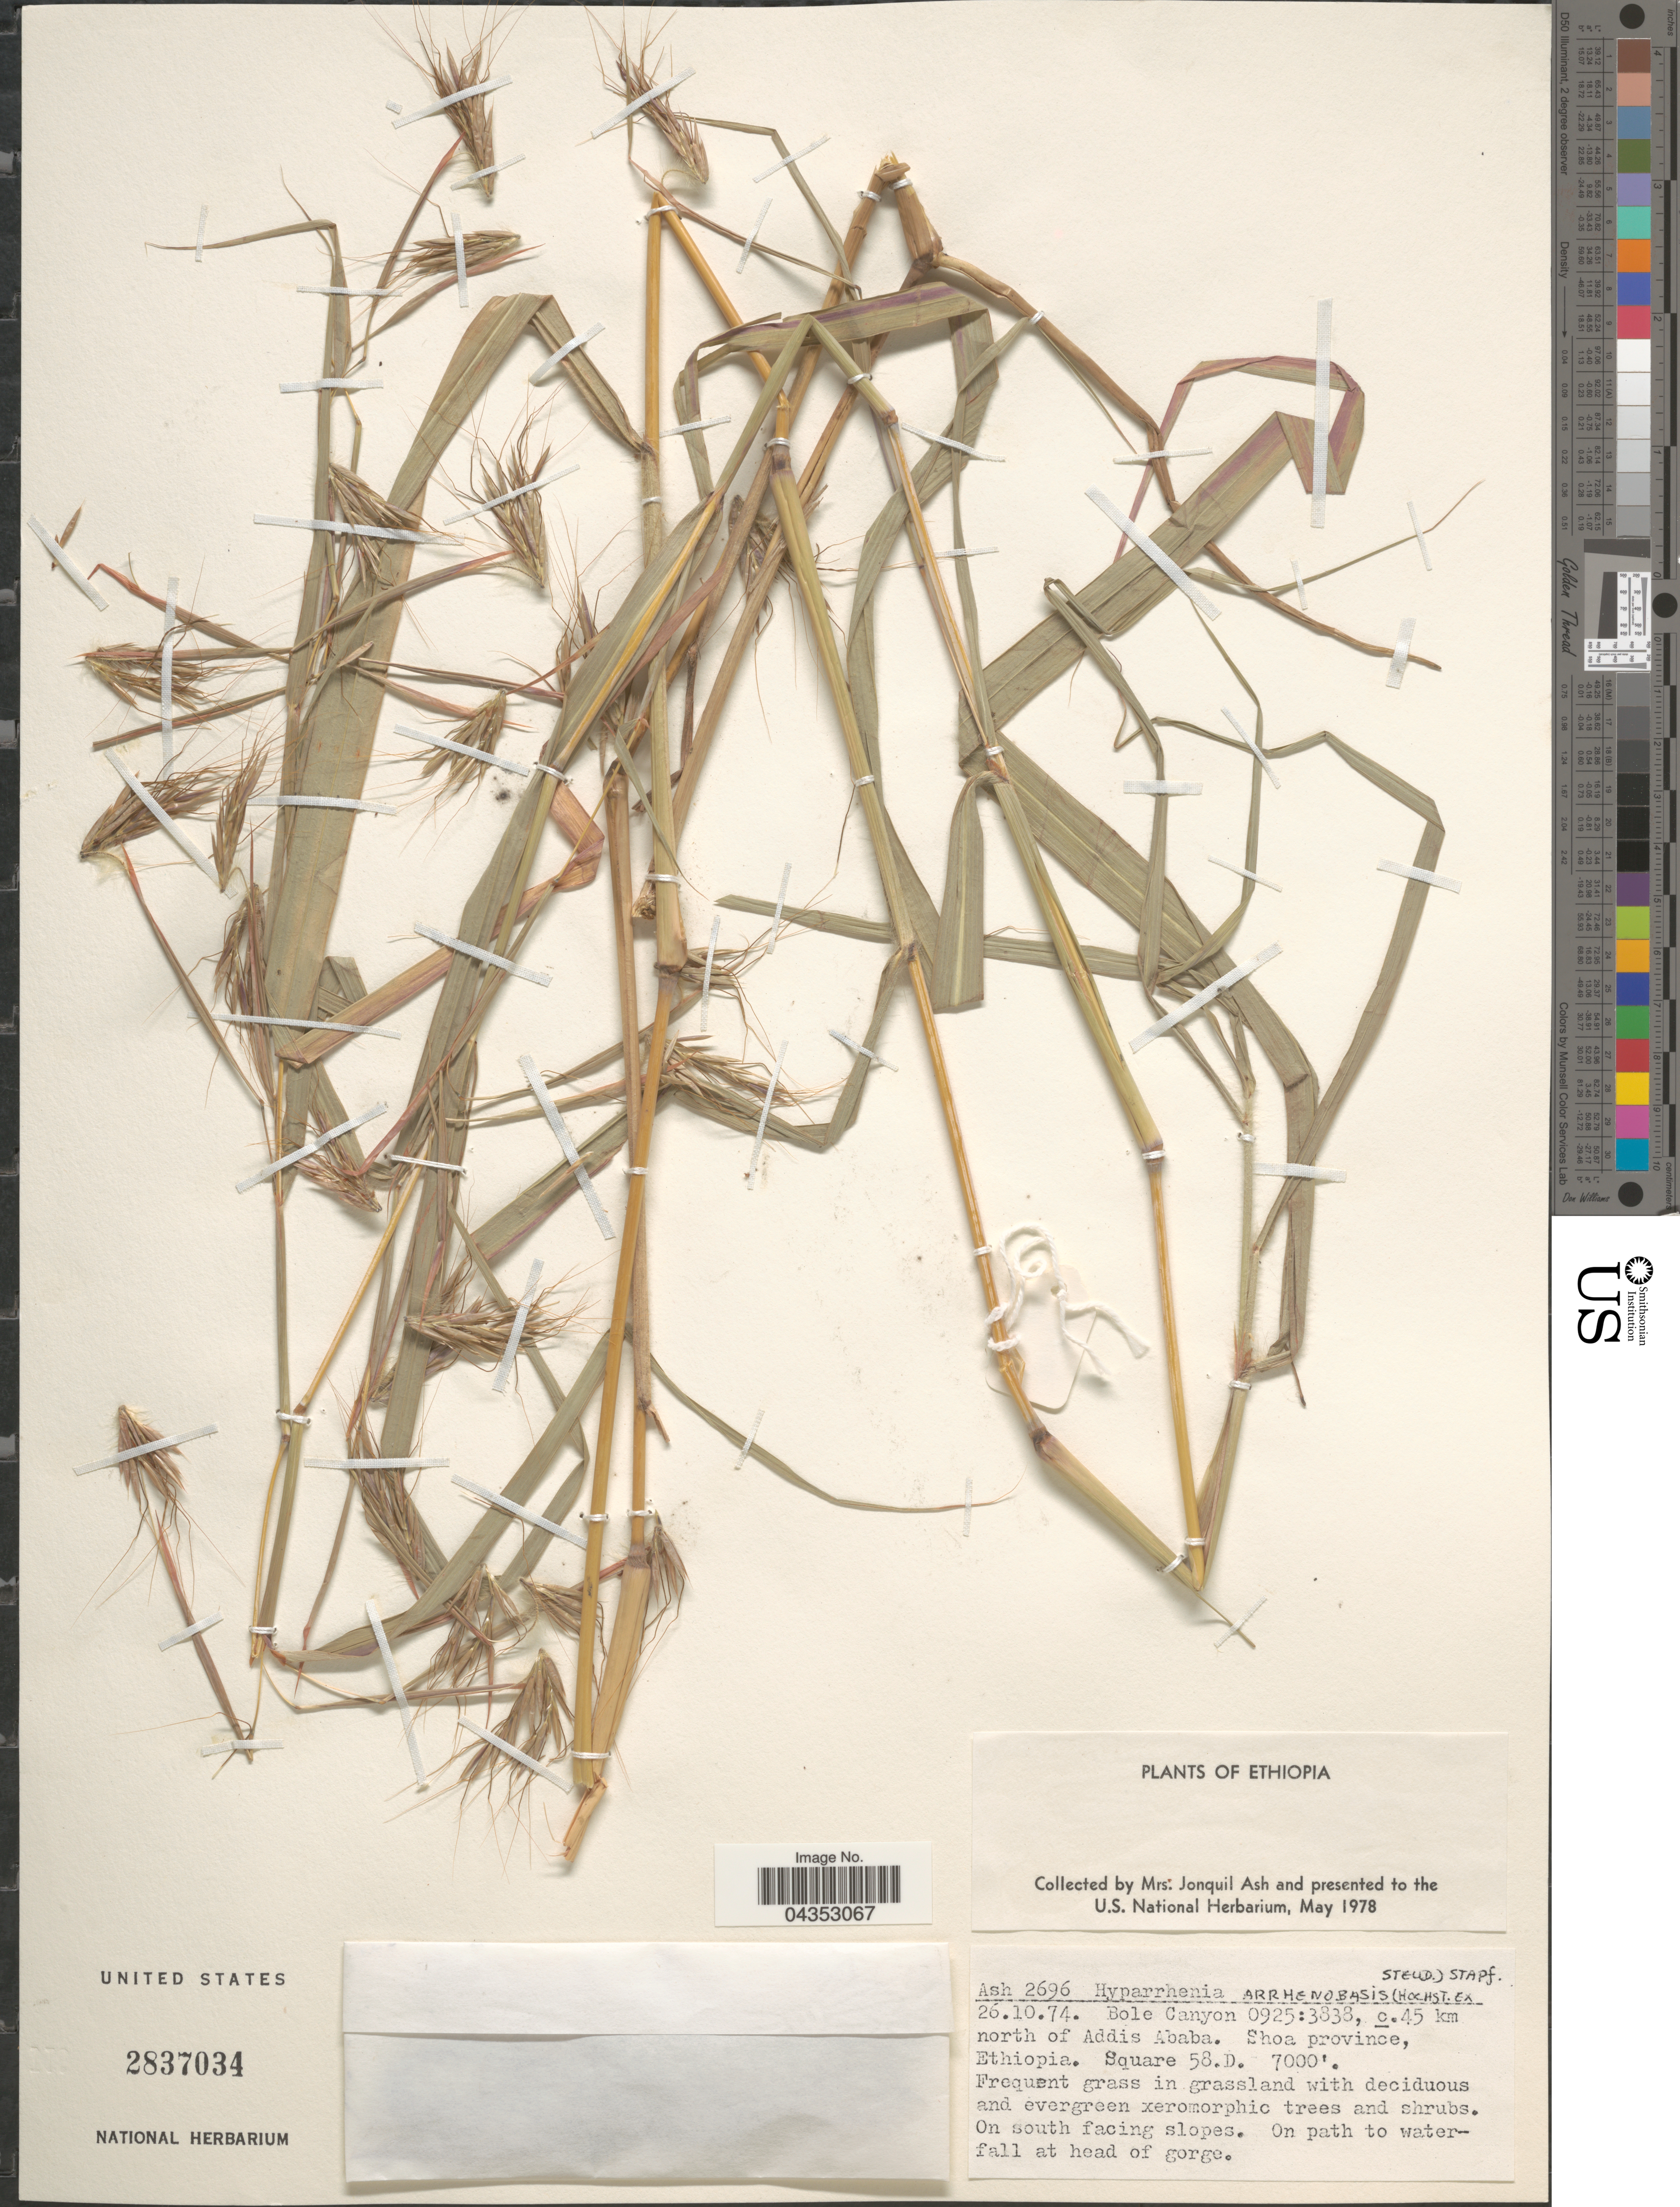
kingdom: Plantae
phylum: Tracheophyta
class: Liliopsida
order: Poales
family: Poaceae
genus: Hyparrhenia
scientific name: Hyparrhenia arrhenobasis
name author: (Hochst. ex Steud.) Stapf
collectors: J. Ash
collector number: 2696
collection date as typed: Transcribed d/m/y: 26/10/74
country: Ethiopia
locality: Bole Canyon 0925:3838, c.45 km north of Addis Ababa. Shoa province. Square 58.D.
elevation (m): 2134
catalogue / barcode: US 2837034